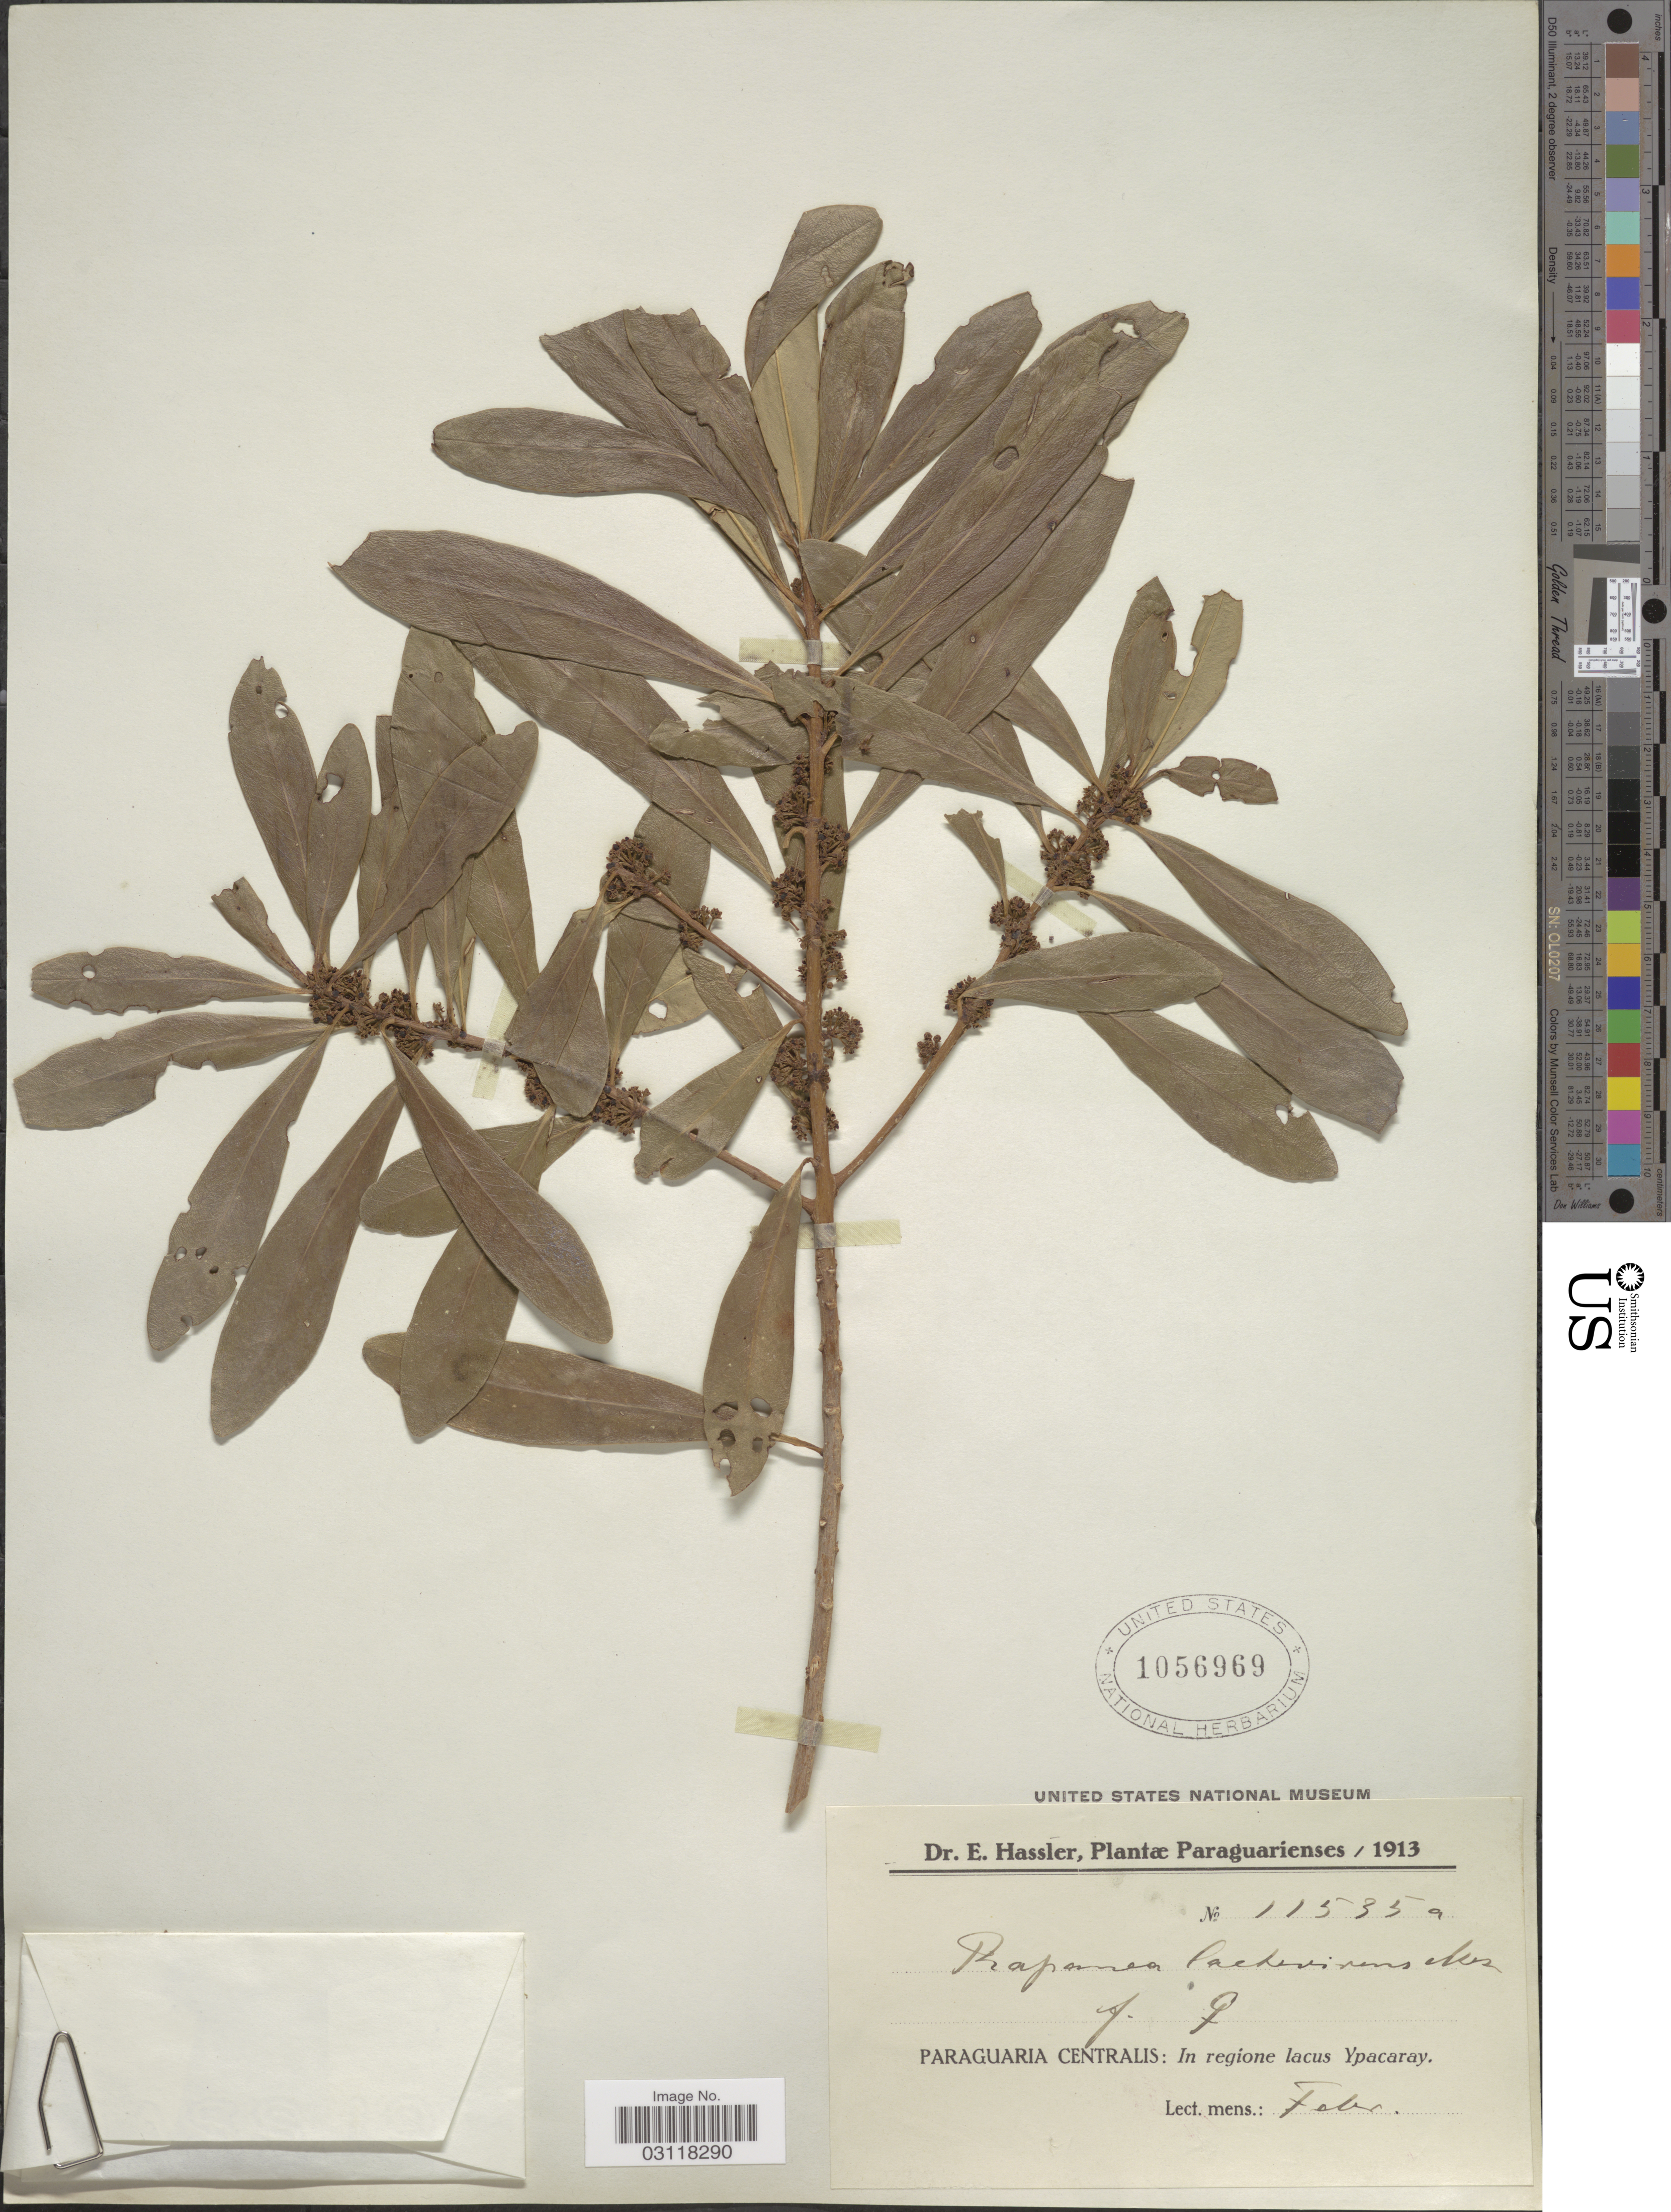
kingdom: Plantae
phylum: Tracheophyta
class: Magnoliopsida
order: Ericales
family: Primulaceae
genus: Rapanea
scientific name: Rapanea laetevirens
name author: Mez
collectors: E. Hassler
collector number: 11535a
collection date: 1913-02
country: Paraguay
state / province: Central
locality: Paraguarienses. Paraguaria Centralis: In regíone lacus Ypacaray.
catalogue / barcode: US 1056969